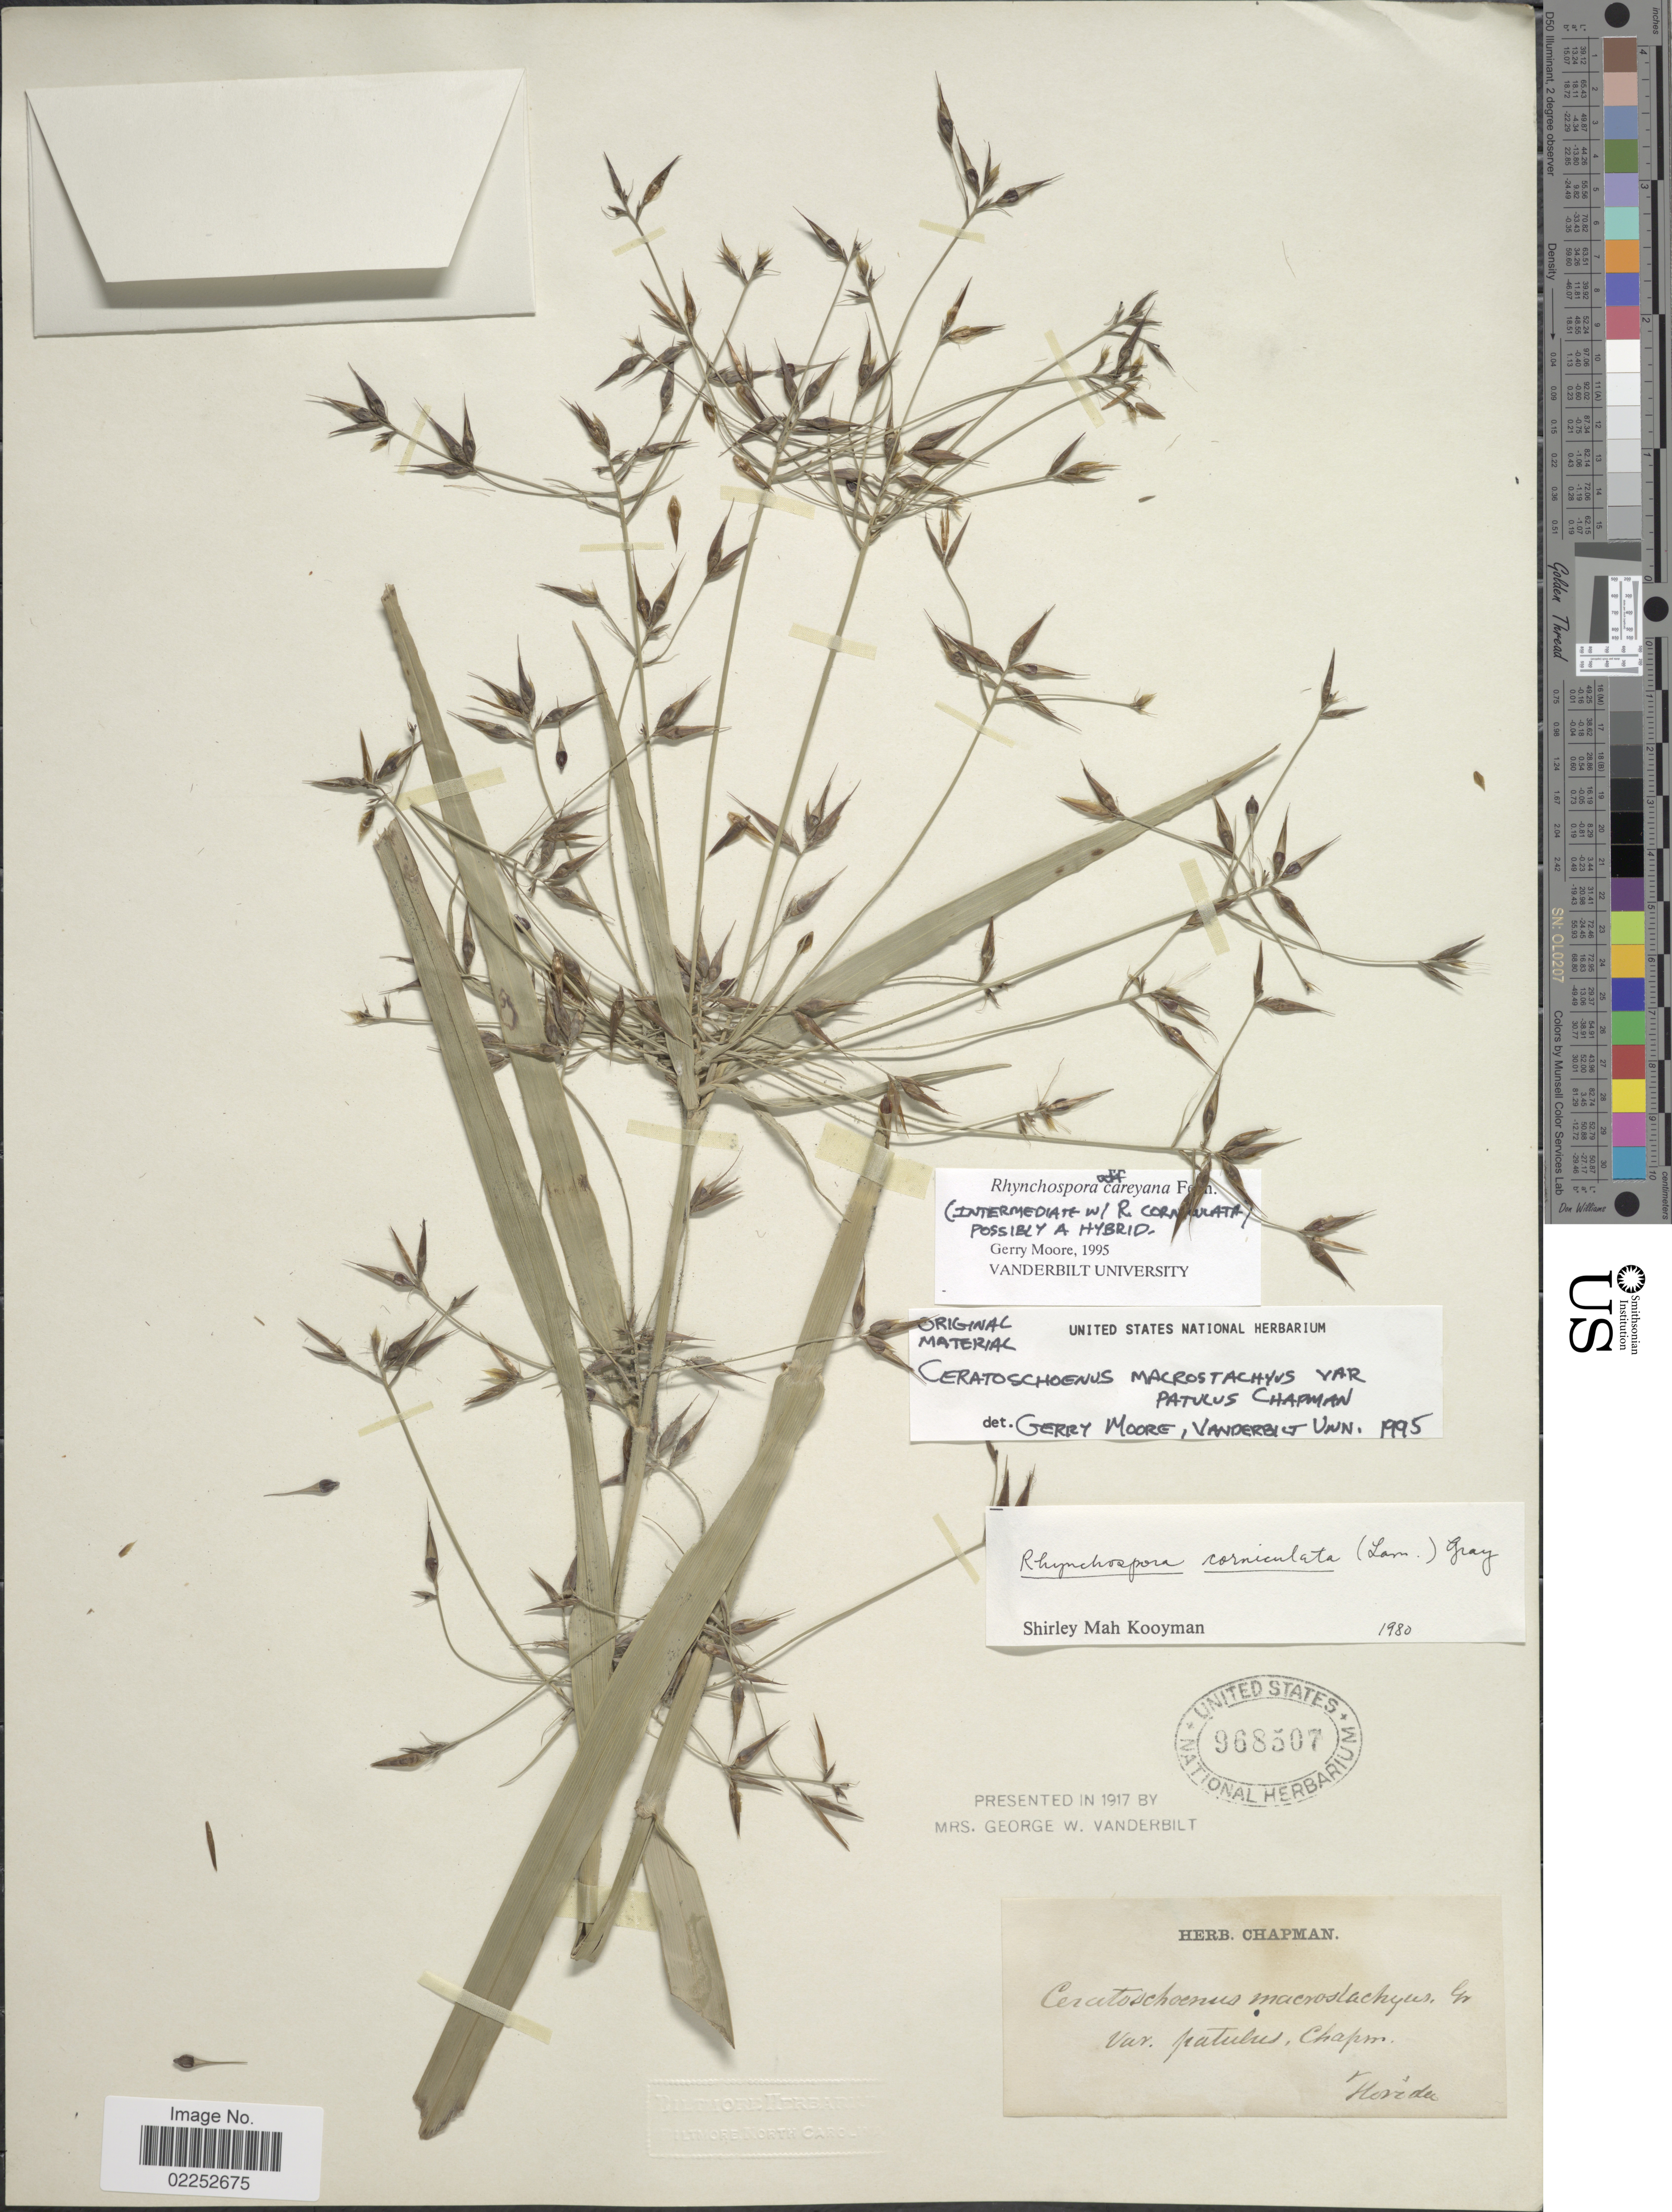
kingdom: Plantae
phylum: Tracheophyta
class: Liliopsida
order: Poales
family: Cyperaceae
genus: Rhynchospora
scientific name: Rhynchospora careyana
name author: Fernald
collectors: ex herb. Chapman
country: United States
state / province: Florida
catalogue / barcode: US 968507